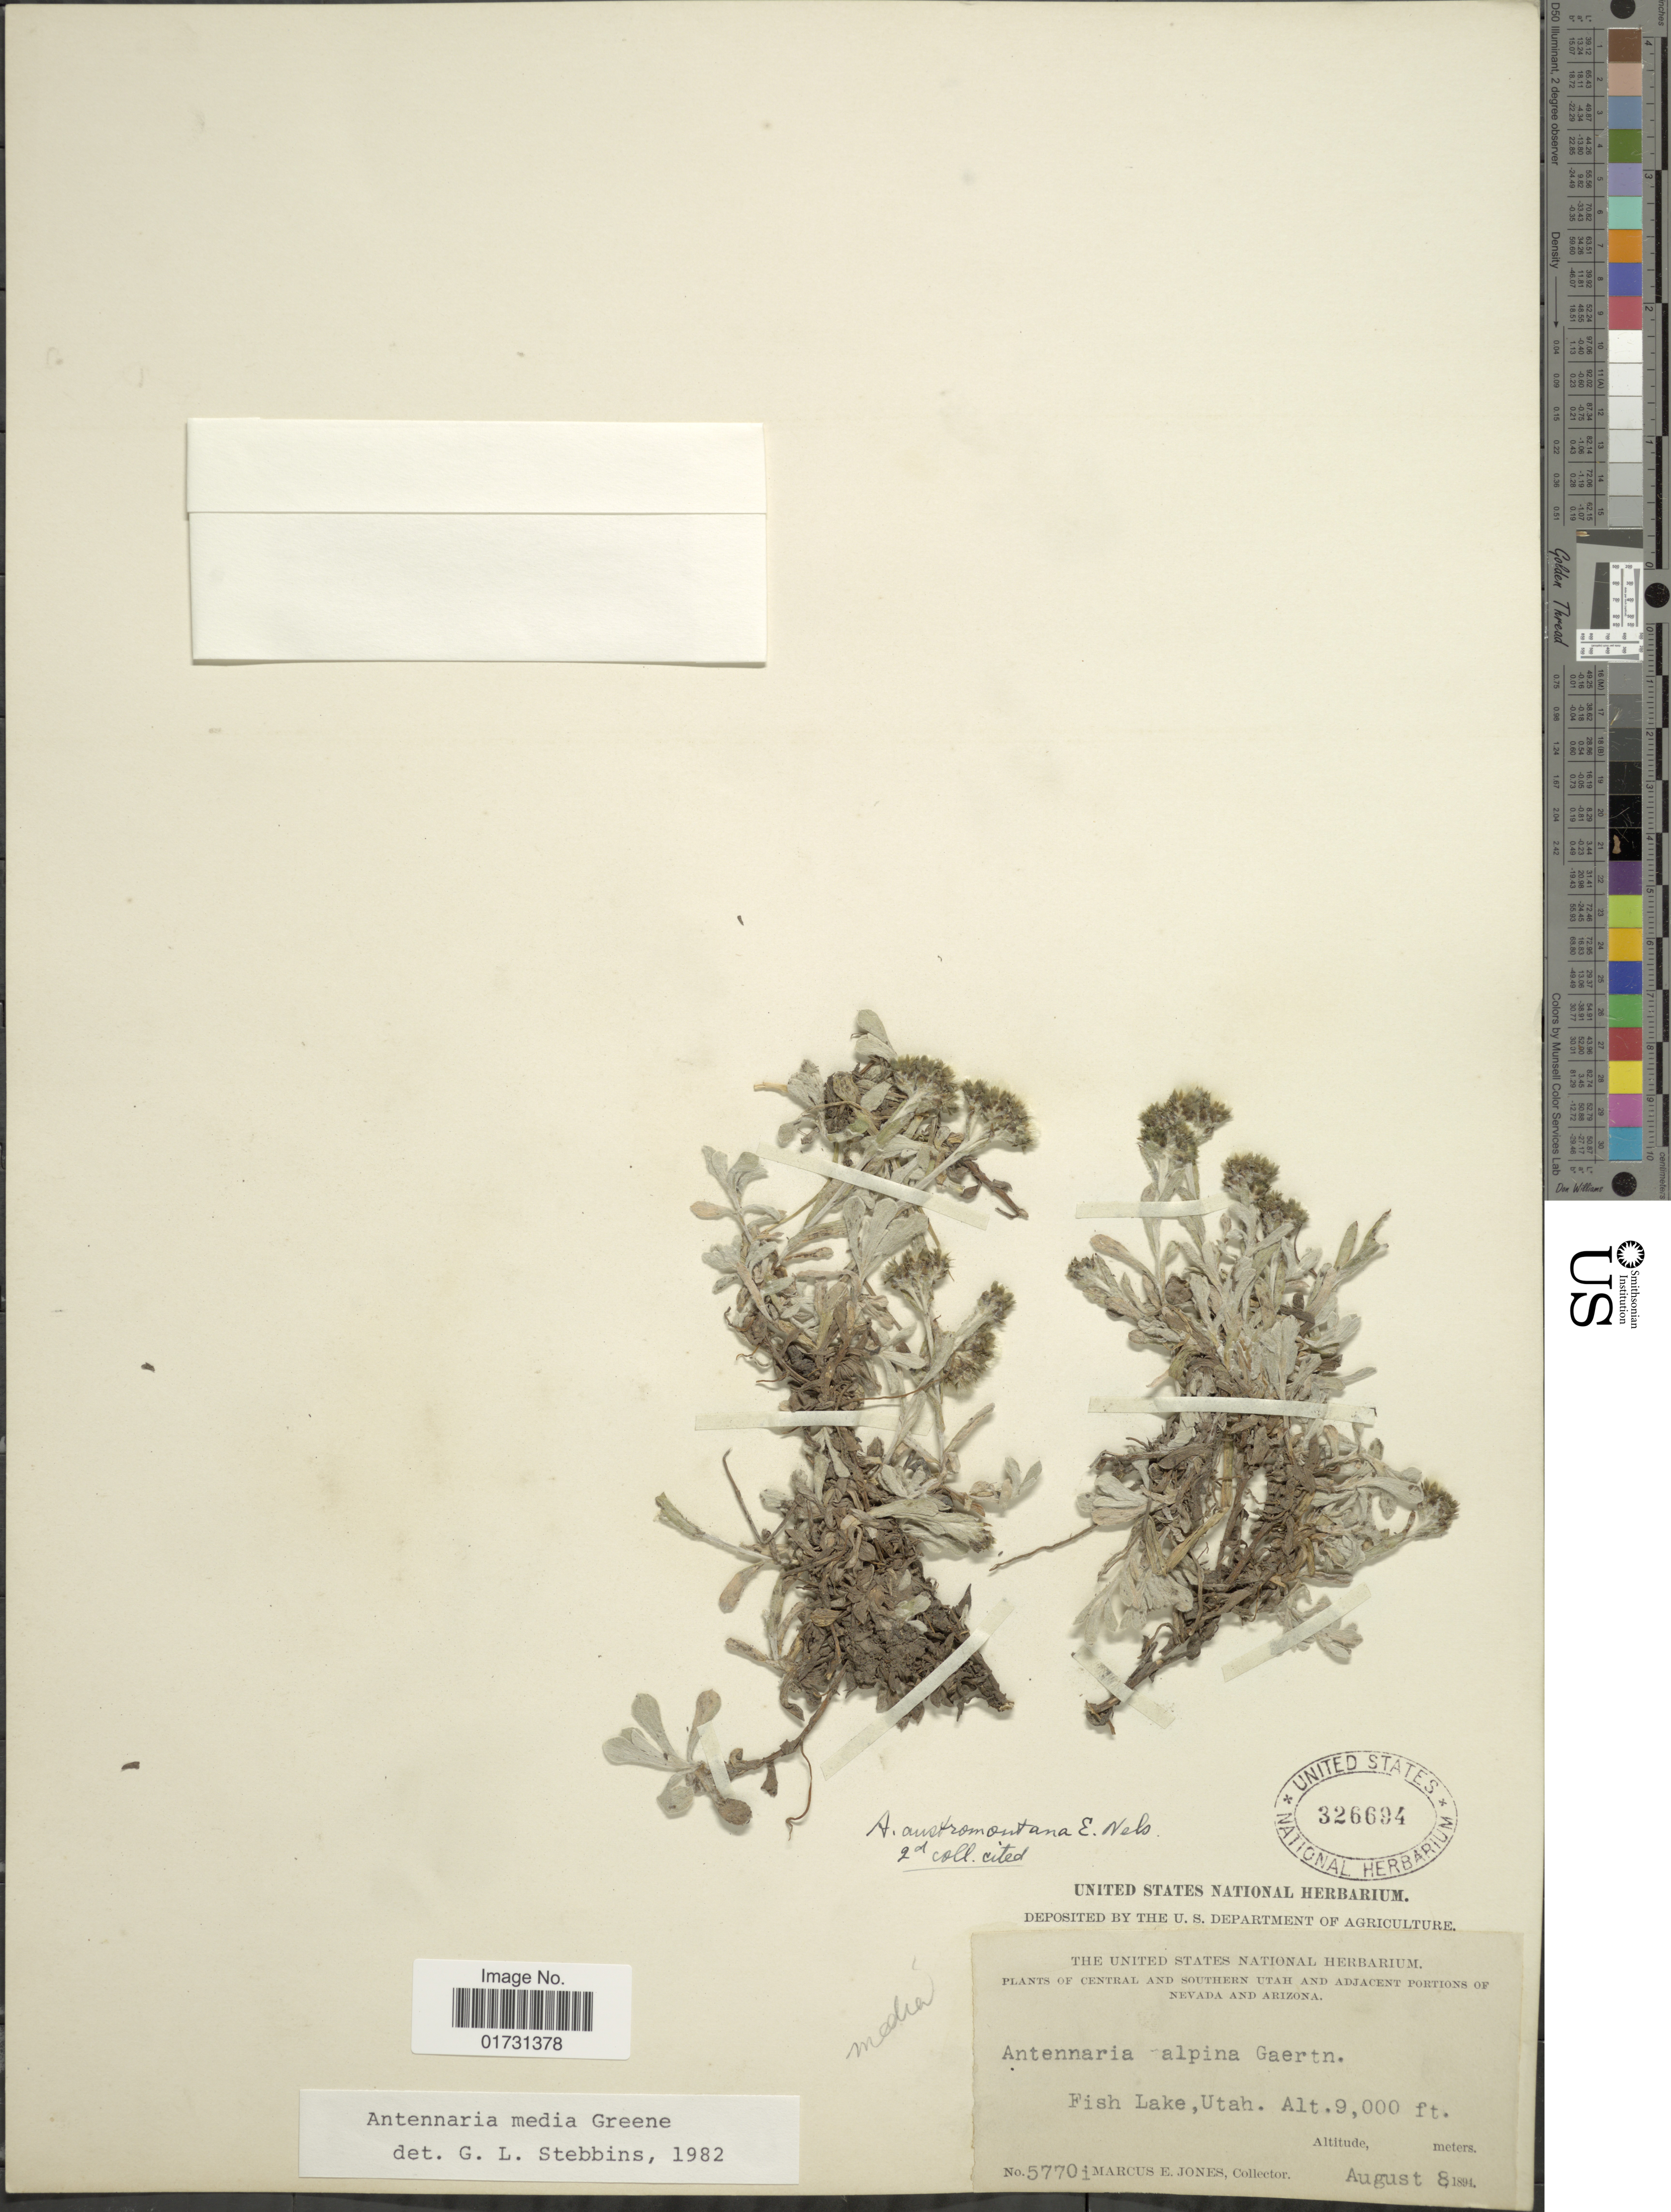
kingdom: Plantae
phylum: Tracheophyta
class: Magnoliopsida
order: Asterales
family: Asteraceae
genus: Antennaria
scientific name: Antennaria media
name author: Greene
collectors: M. E. Jones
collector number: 5770i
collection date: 1894-08-08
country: United States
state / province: Utah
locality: Fish Lake, Utah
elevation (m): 2743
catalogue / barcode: US 326694